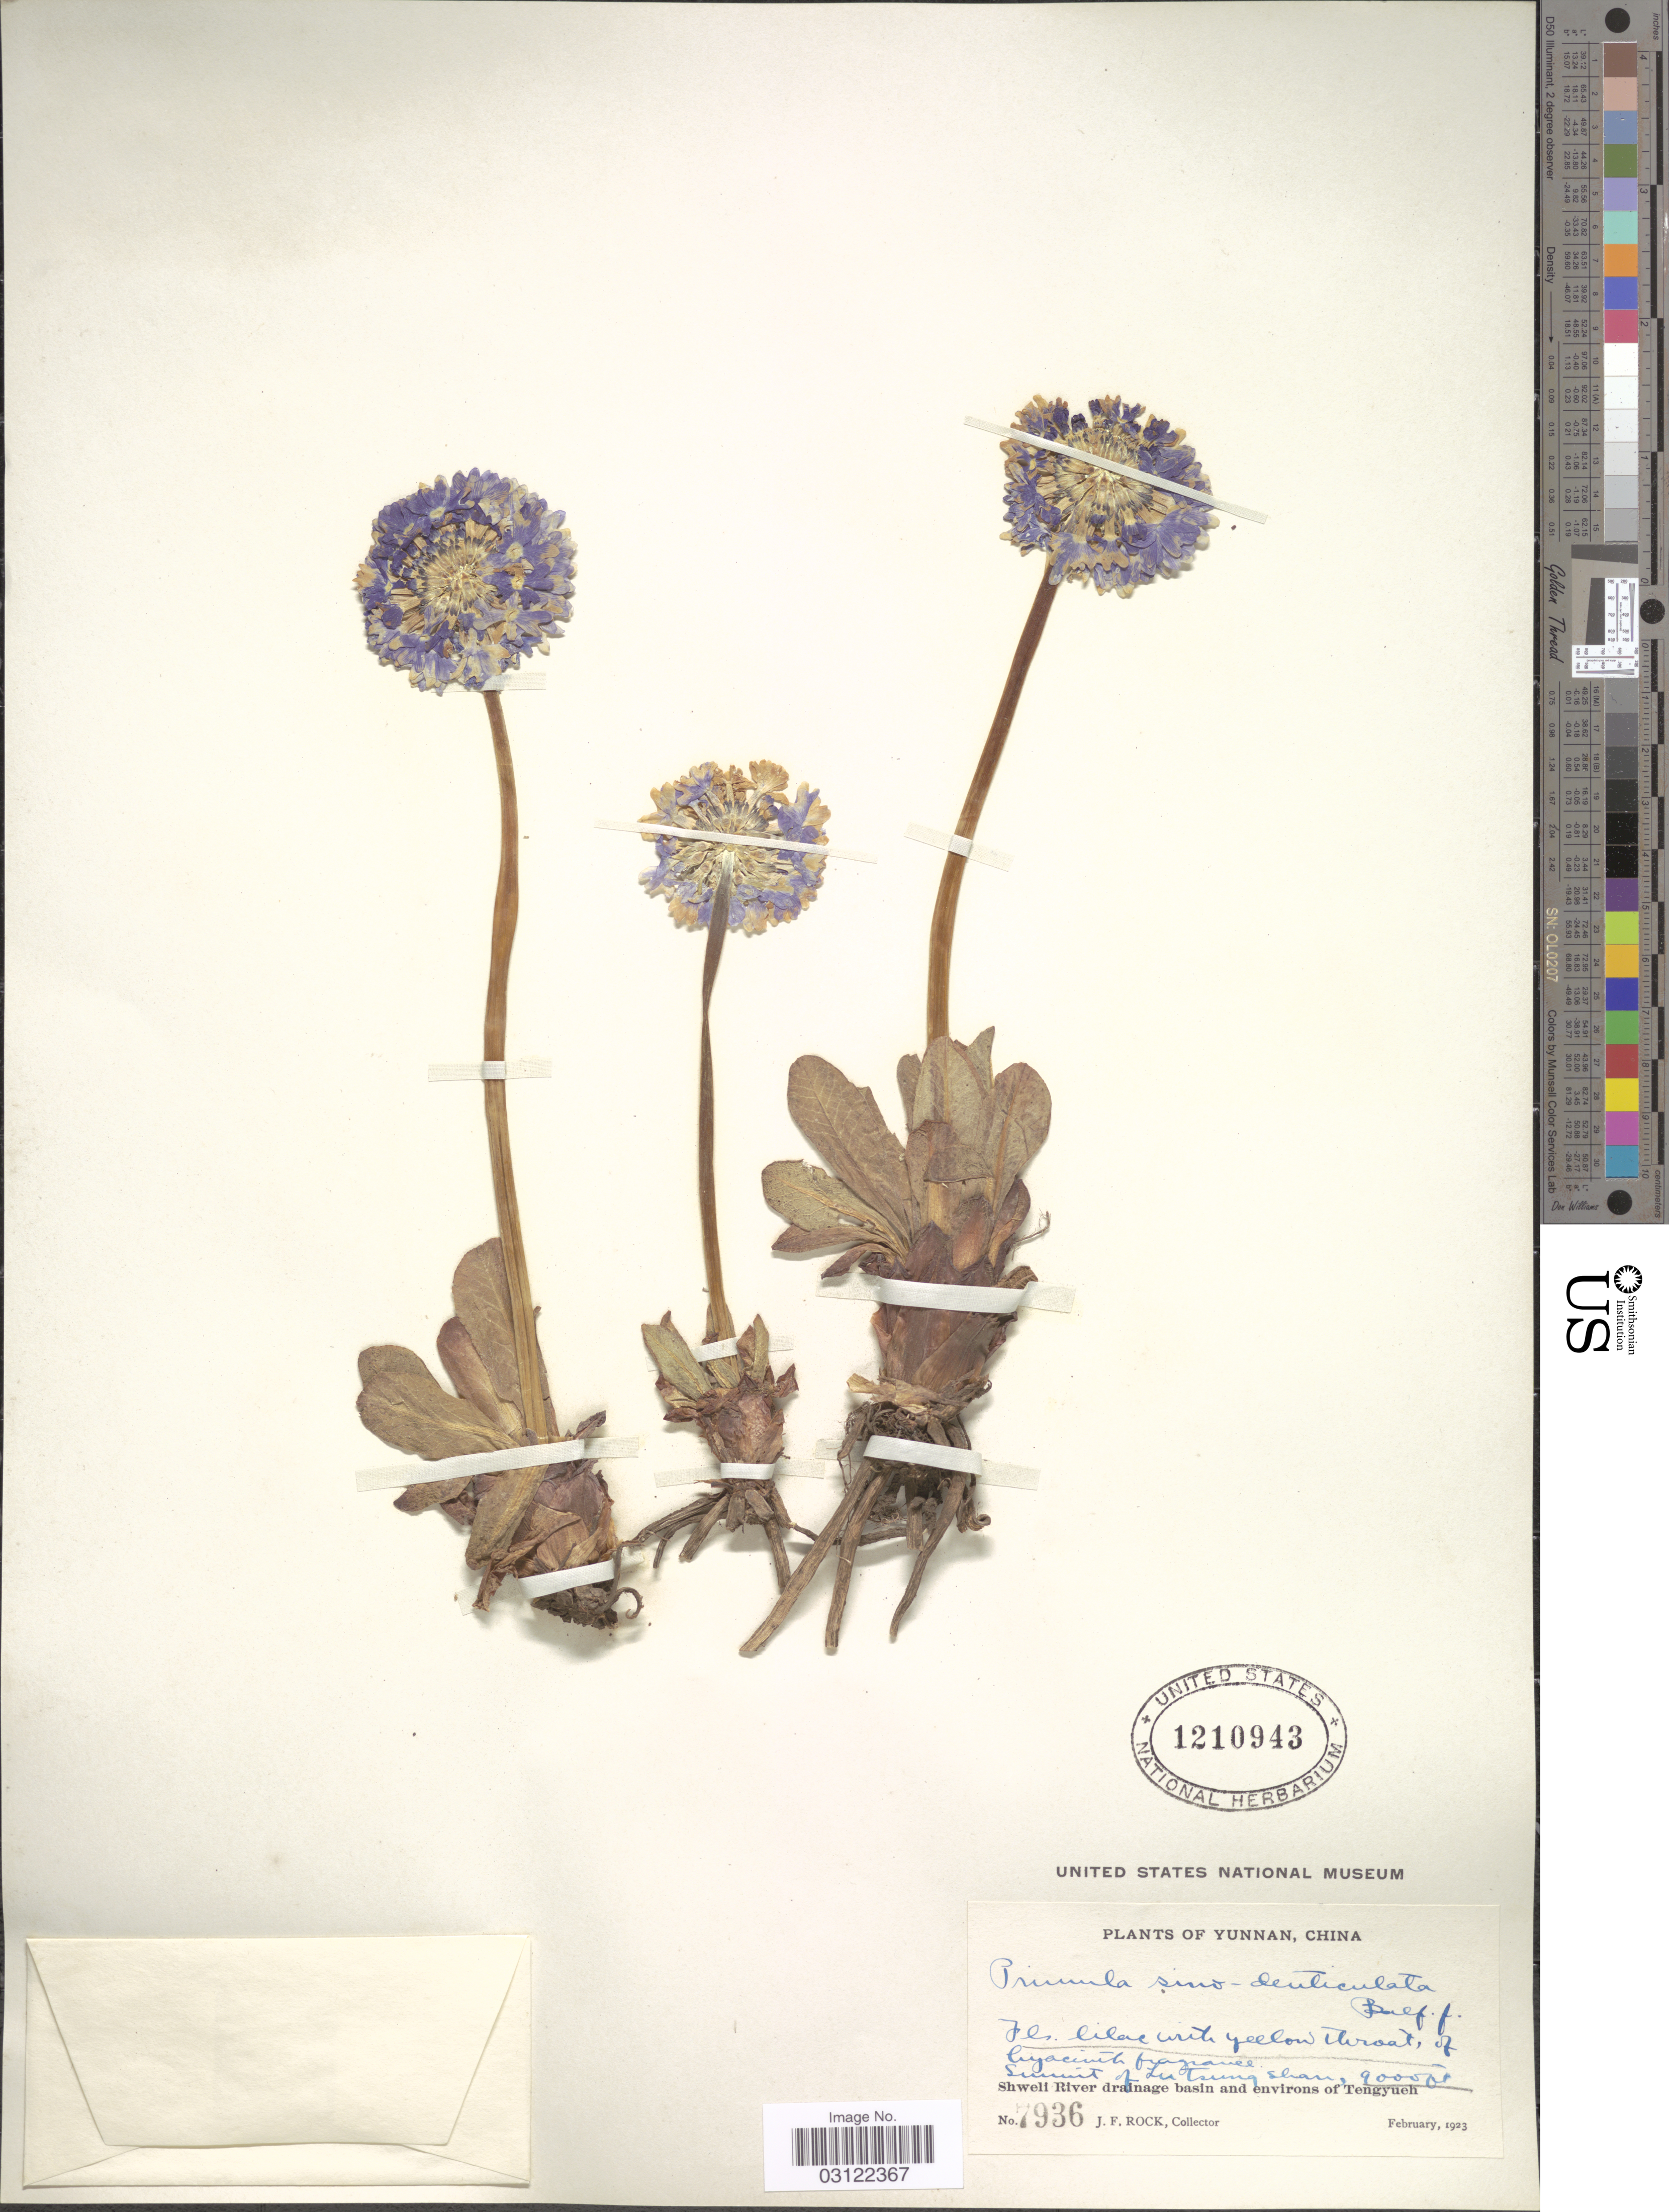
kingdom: Plantae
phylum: Tracheophyta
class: Magnoliopsida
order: Ericales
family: Primulaceae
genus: Primula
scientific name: Primula sino-denticulata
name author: Balf. f. & Forrest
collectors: J. Rock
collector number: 7936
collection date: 1923-02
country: China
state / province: Yunnan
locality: Summit of Lu Tsung Shan. Shweli River drainage basin and environs of Tengyueh.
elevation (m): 2743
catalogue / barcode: US 1210943